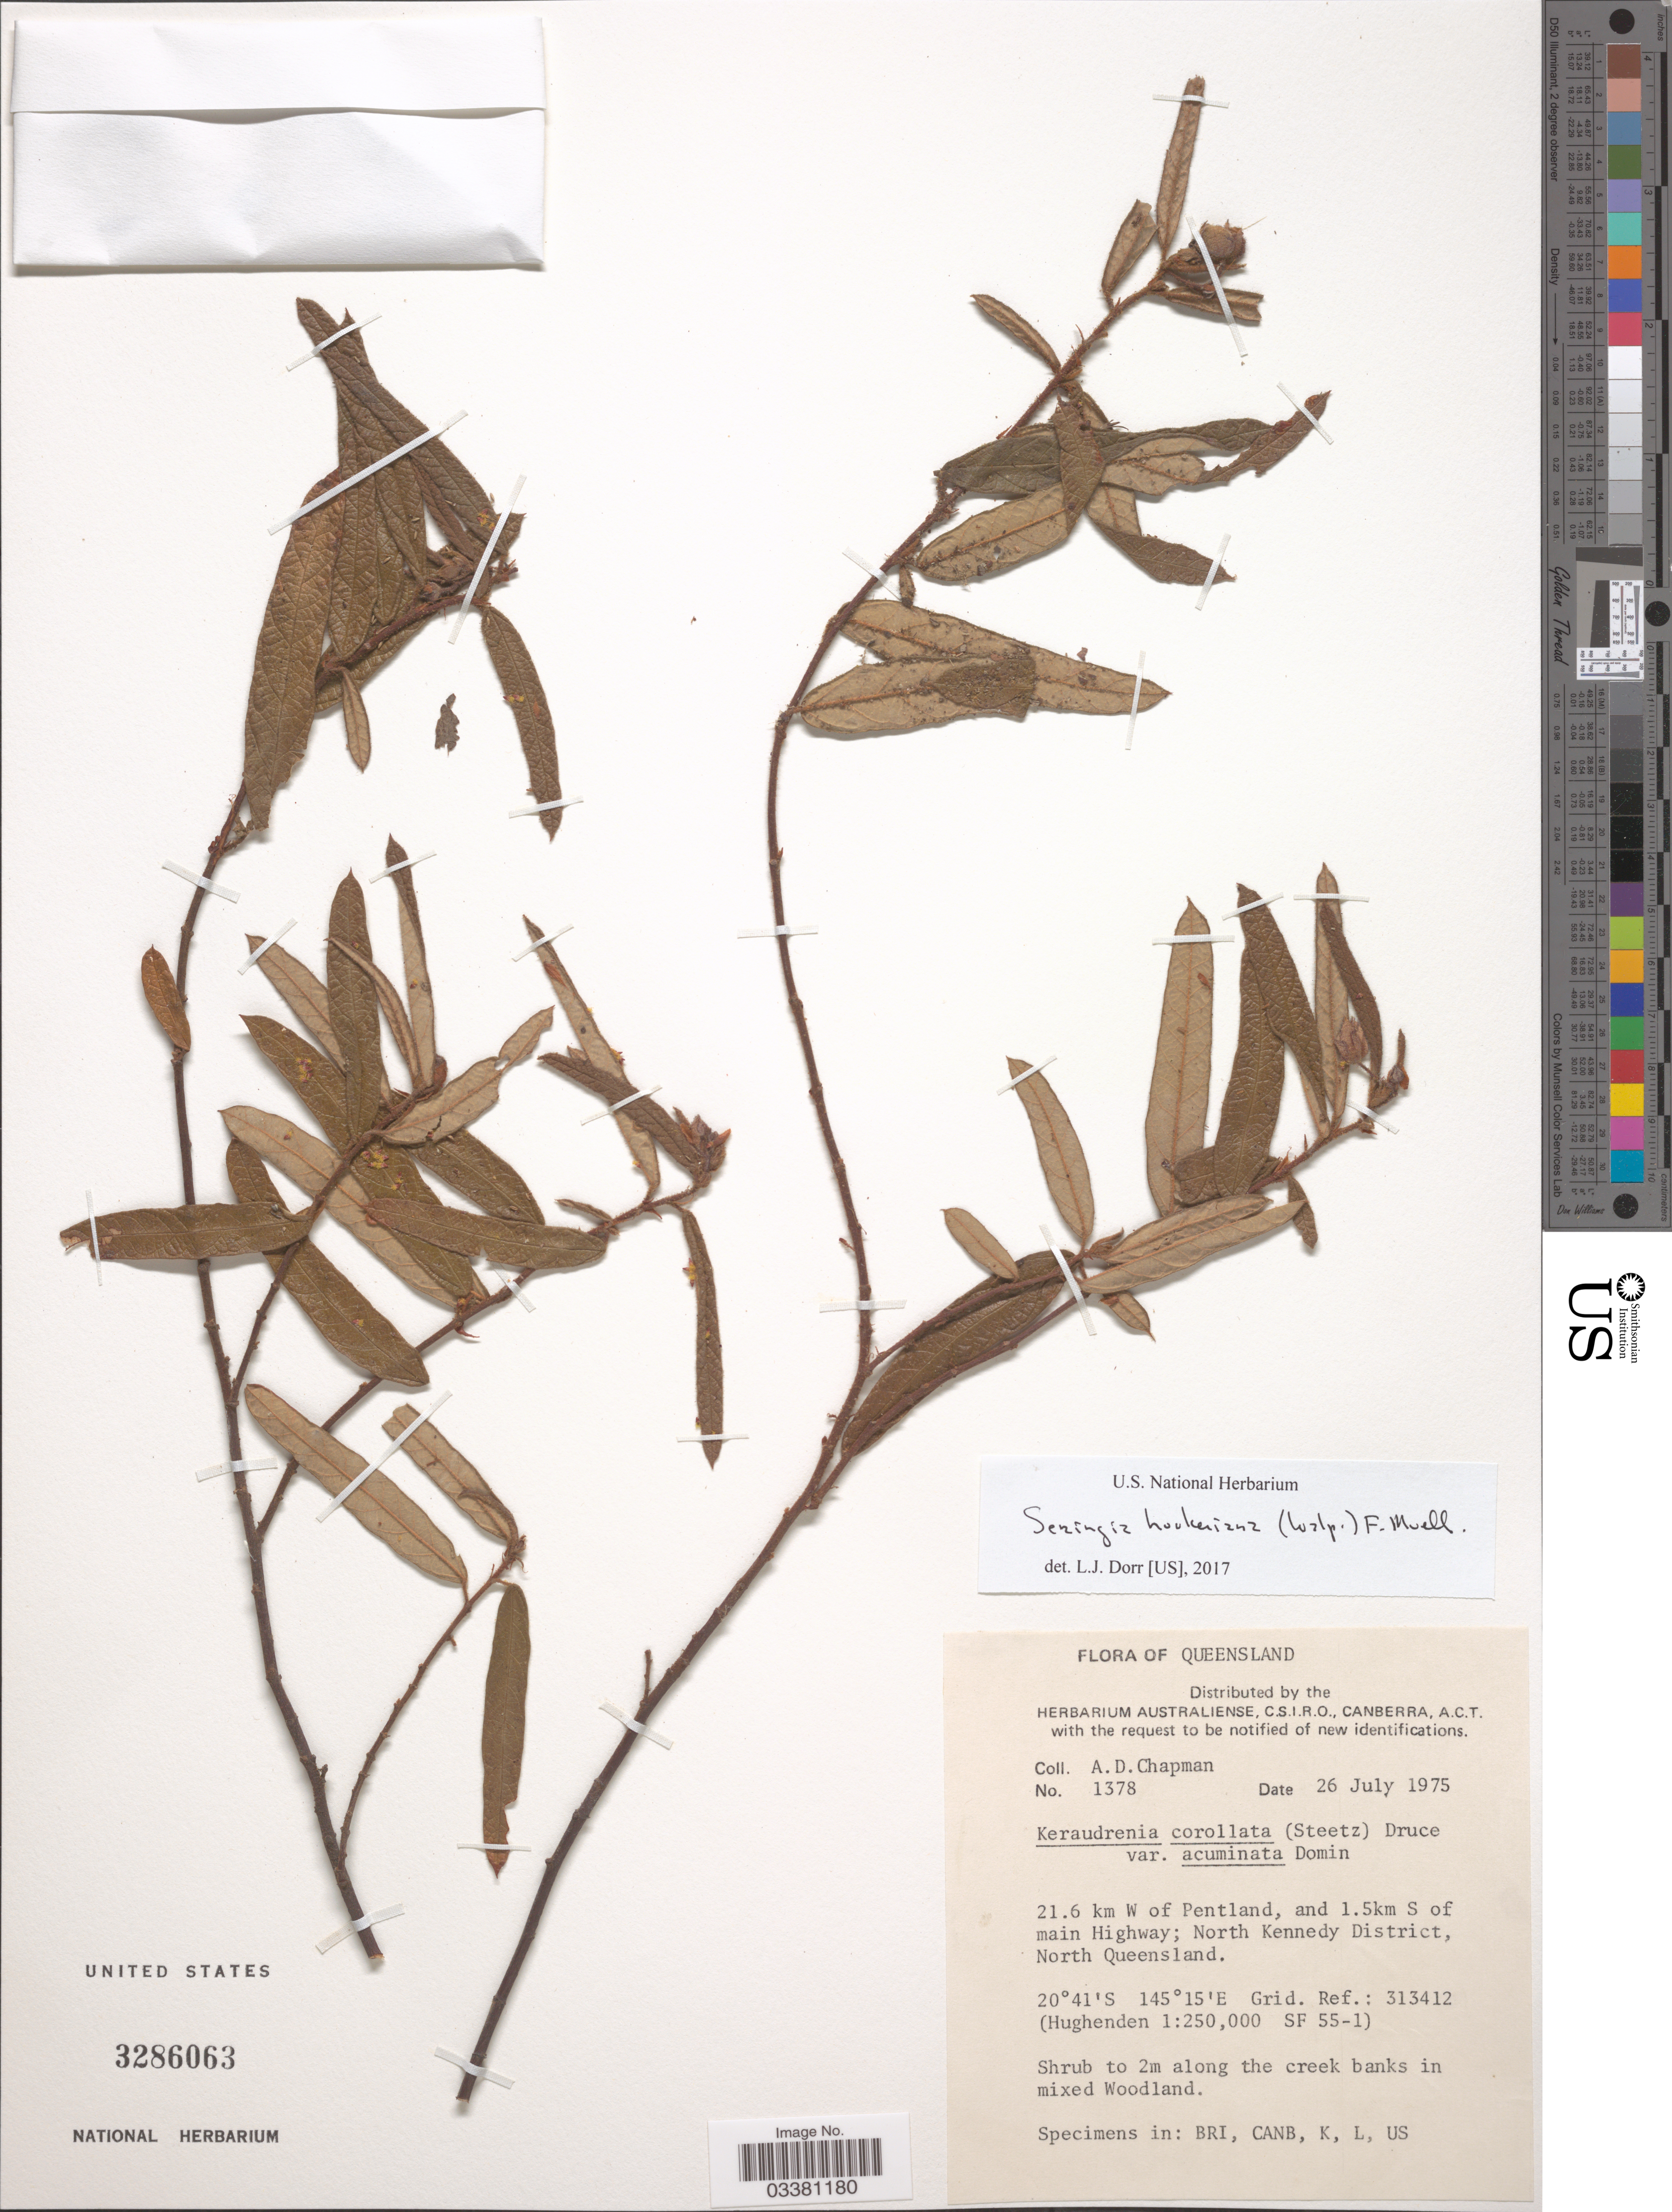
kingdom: Plantae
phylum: Tracheophyta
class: Magnoliopsida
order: Malvales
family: Malvaceae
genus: Seringia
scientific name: Seringia hookeriana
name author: (Walp.) F. Muell.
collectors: A. D. Chapman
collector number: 1378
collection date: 1975-07-26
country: Australia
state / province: Queensland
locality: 21.6 km W of Pentland, and 1.5km S of main Highway; North Kennedy District, North Queensland. Grid. Ref.: 313412.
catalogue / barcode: US 3286063